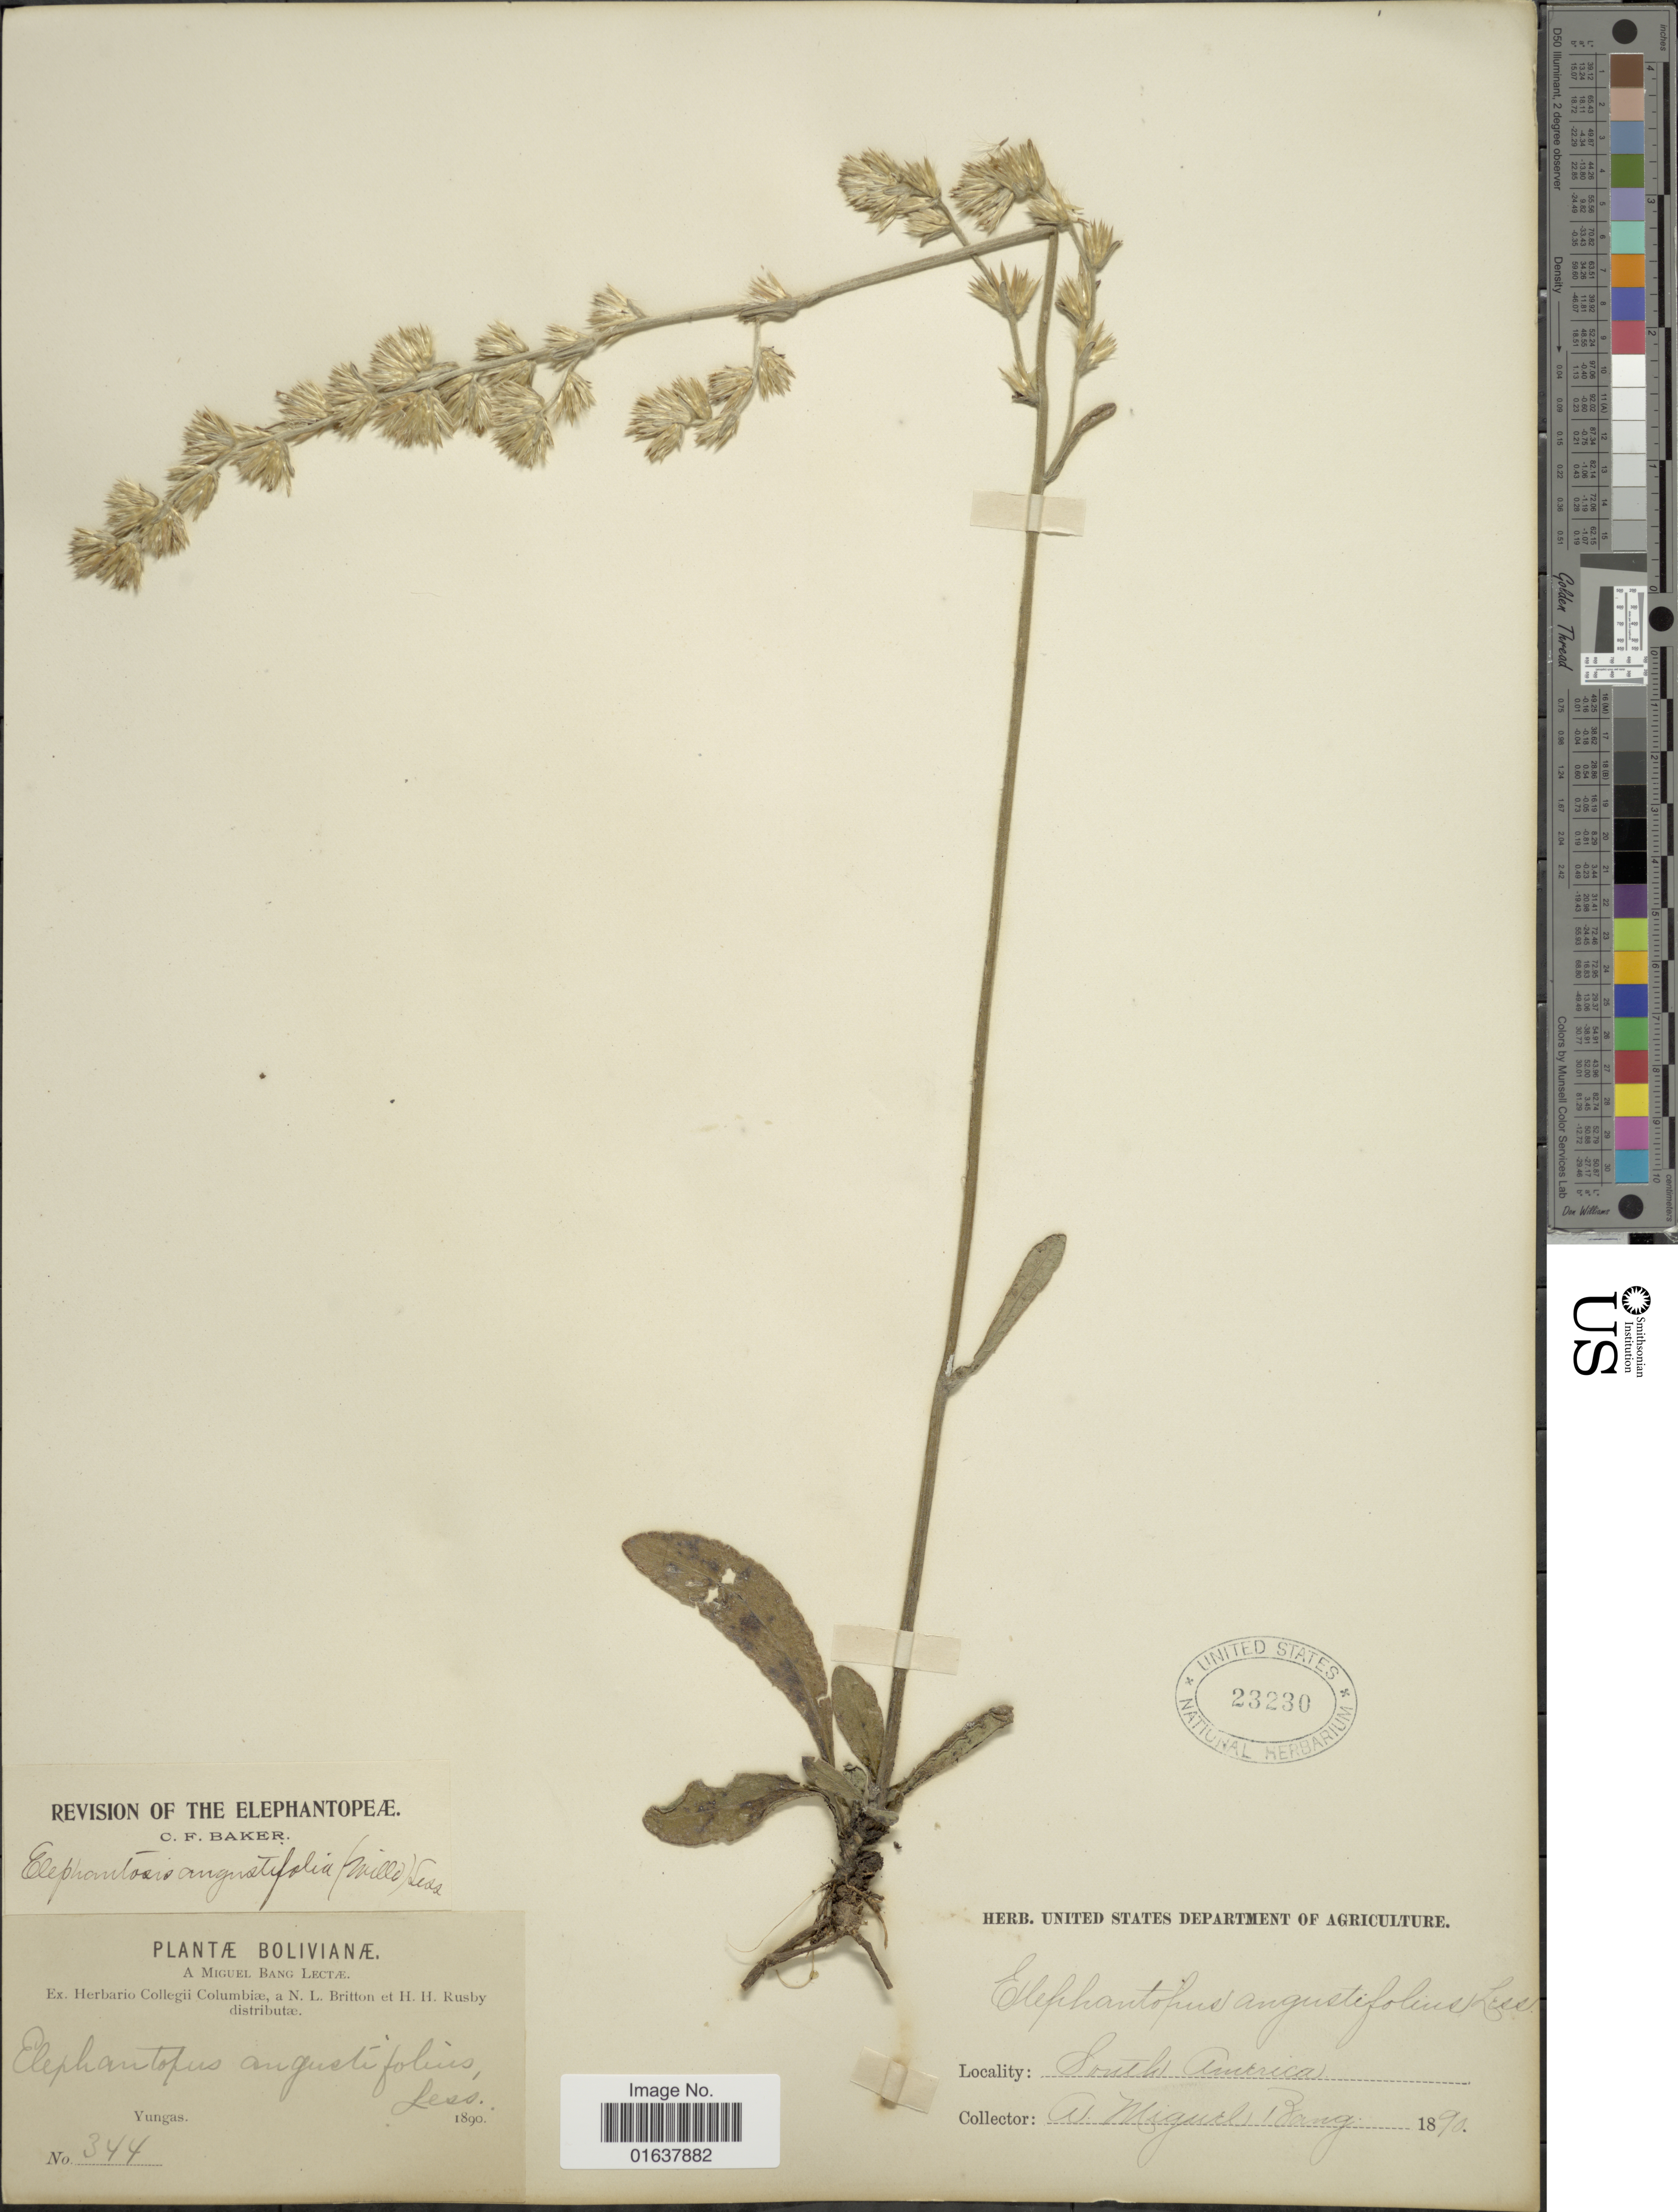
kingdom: Plantae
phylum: Tracheophyta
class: Magnoliopsida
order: Asterales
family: Asteraceae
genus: Orthopappus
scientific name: Orthopappus angustifolius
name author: (Sw.) Gleason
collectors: M. Bang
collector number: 344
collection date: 1890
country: Bolivia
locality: Yungas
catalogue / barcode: US 23230